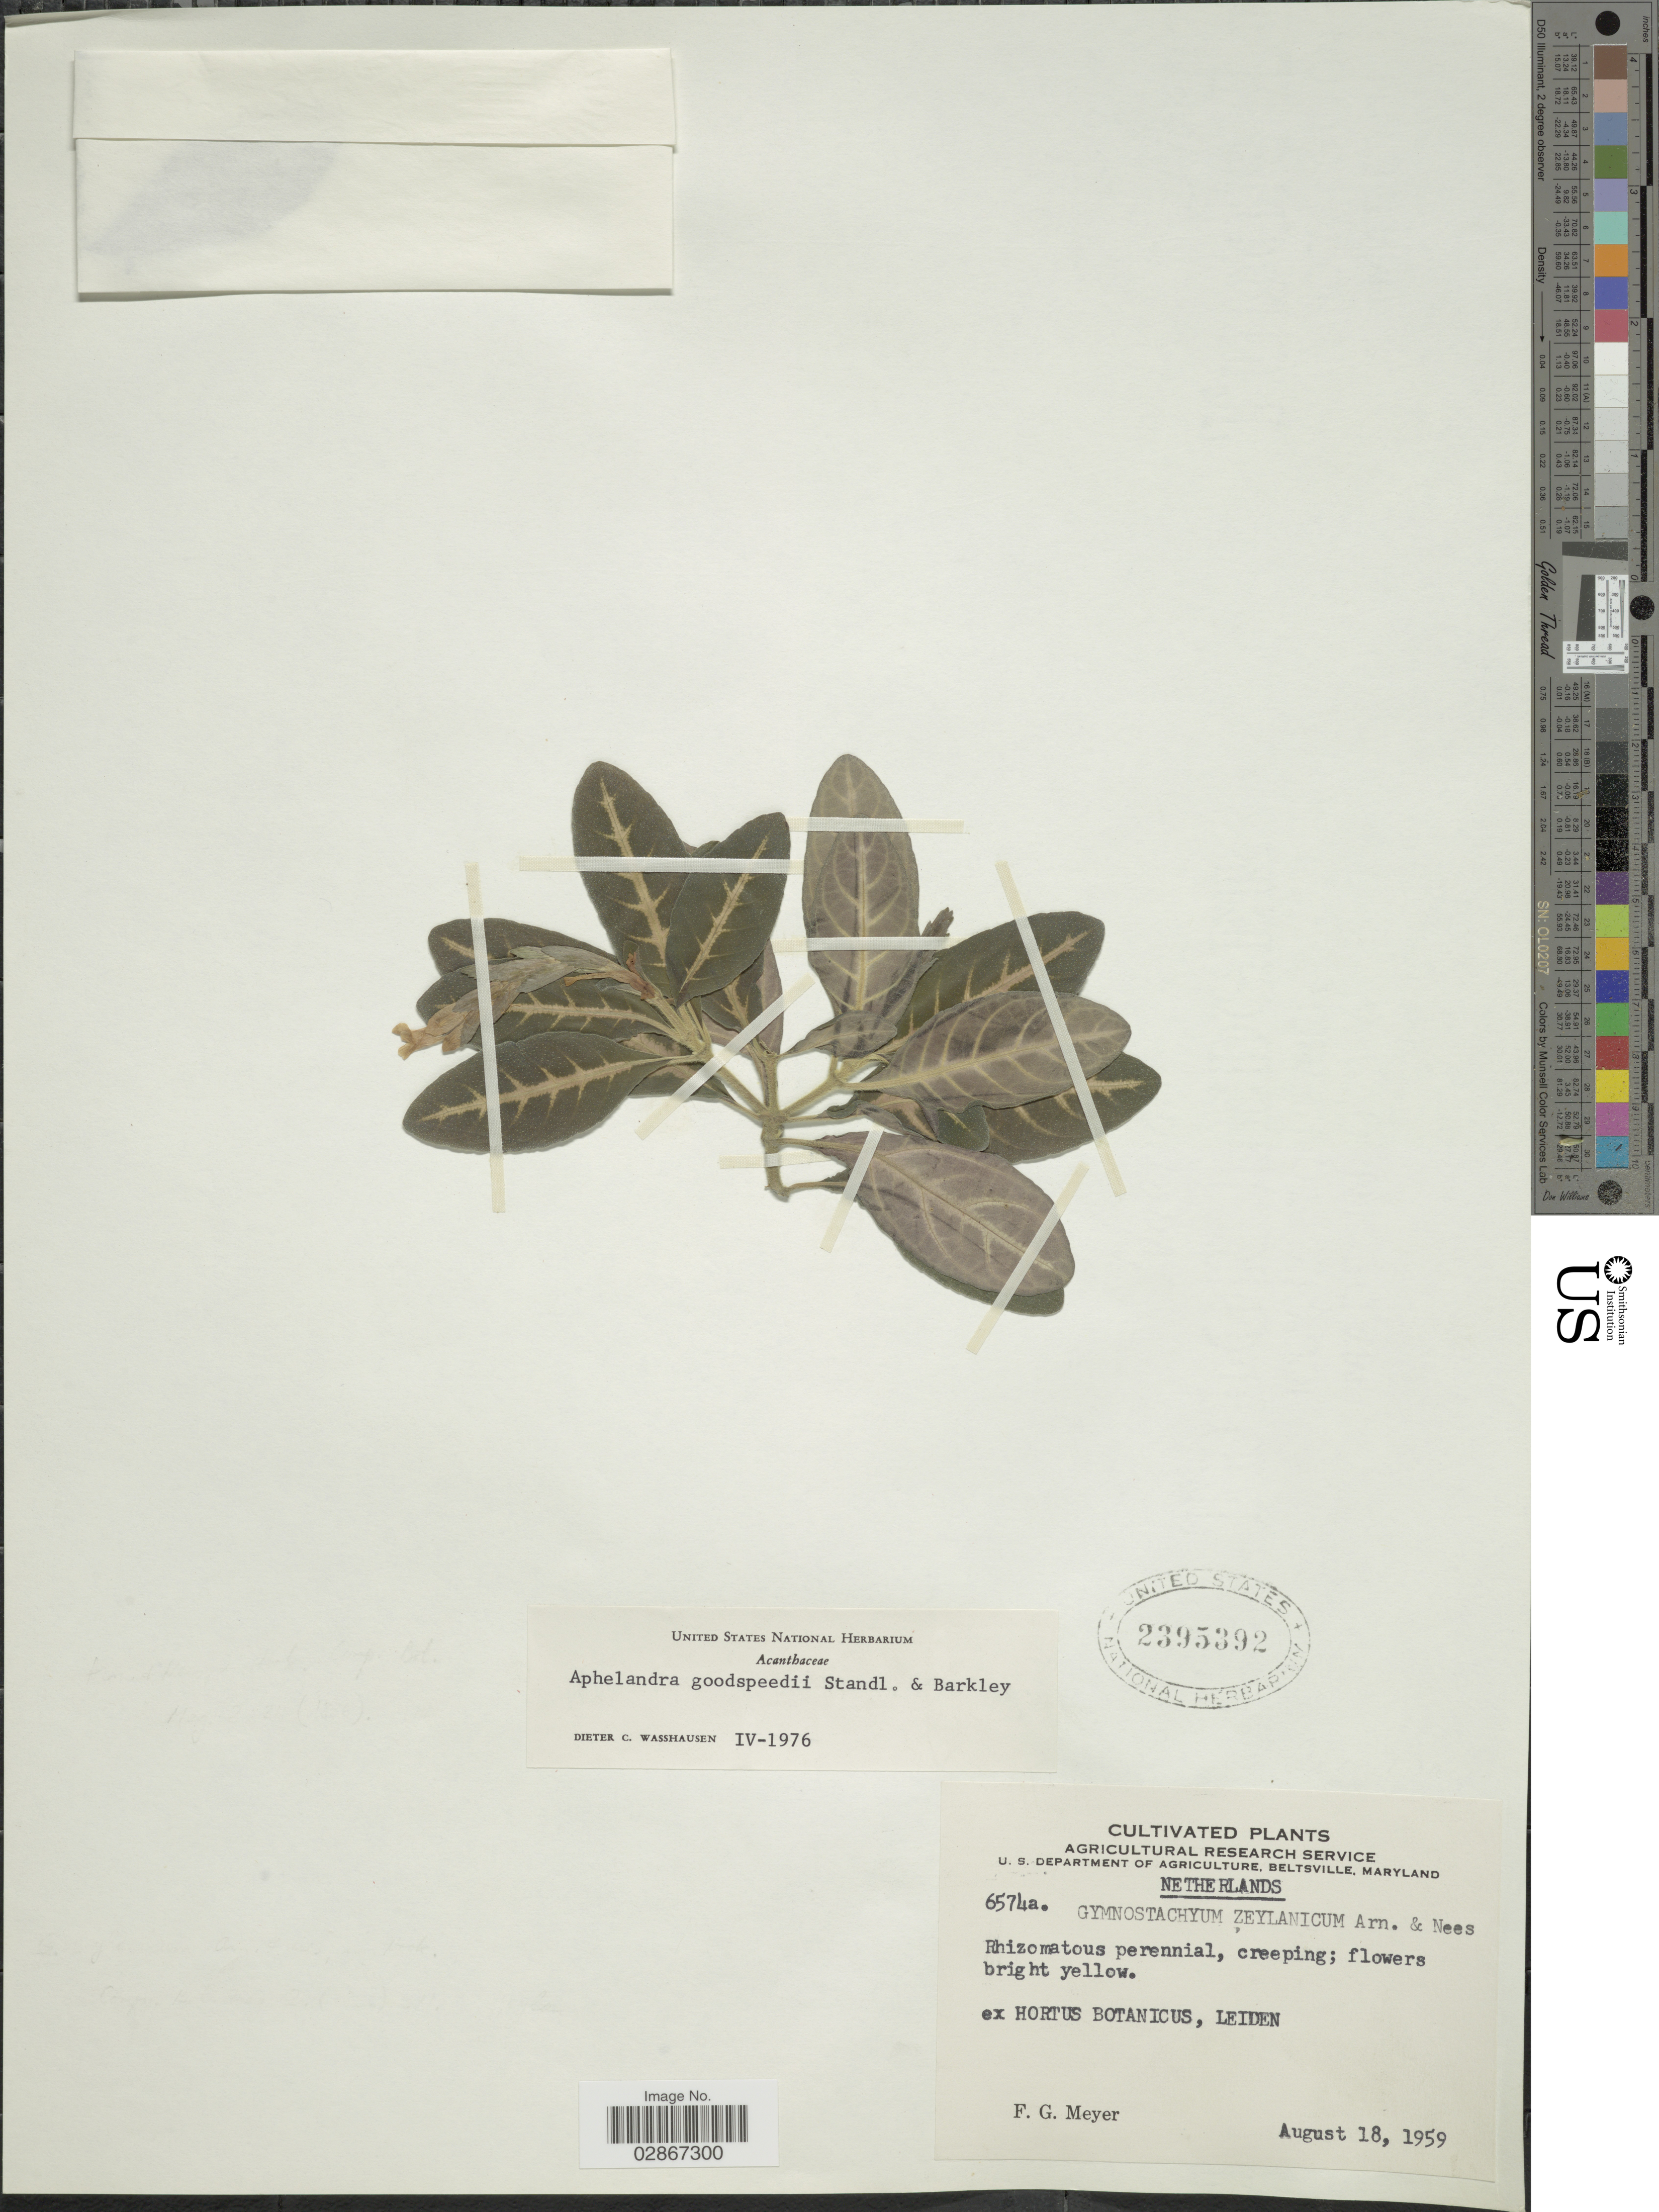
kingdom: Plantae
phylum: Tracheophyta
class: Magnoliopsida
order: Lamiales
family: Acanthaceae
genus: Aphelandra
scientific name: Aphelandra maculata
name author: (Tafalla ex Nees) Voss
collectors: F. G. Meyer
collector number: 6574a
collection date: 1959-08-18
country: Netherlands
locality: Ex Hortus Botanicus, Leiden.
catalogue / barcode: US 2395392